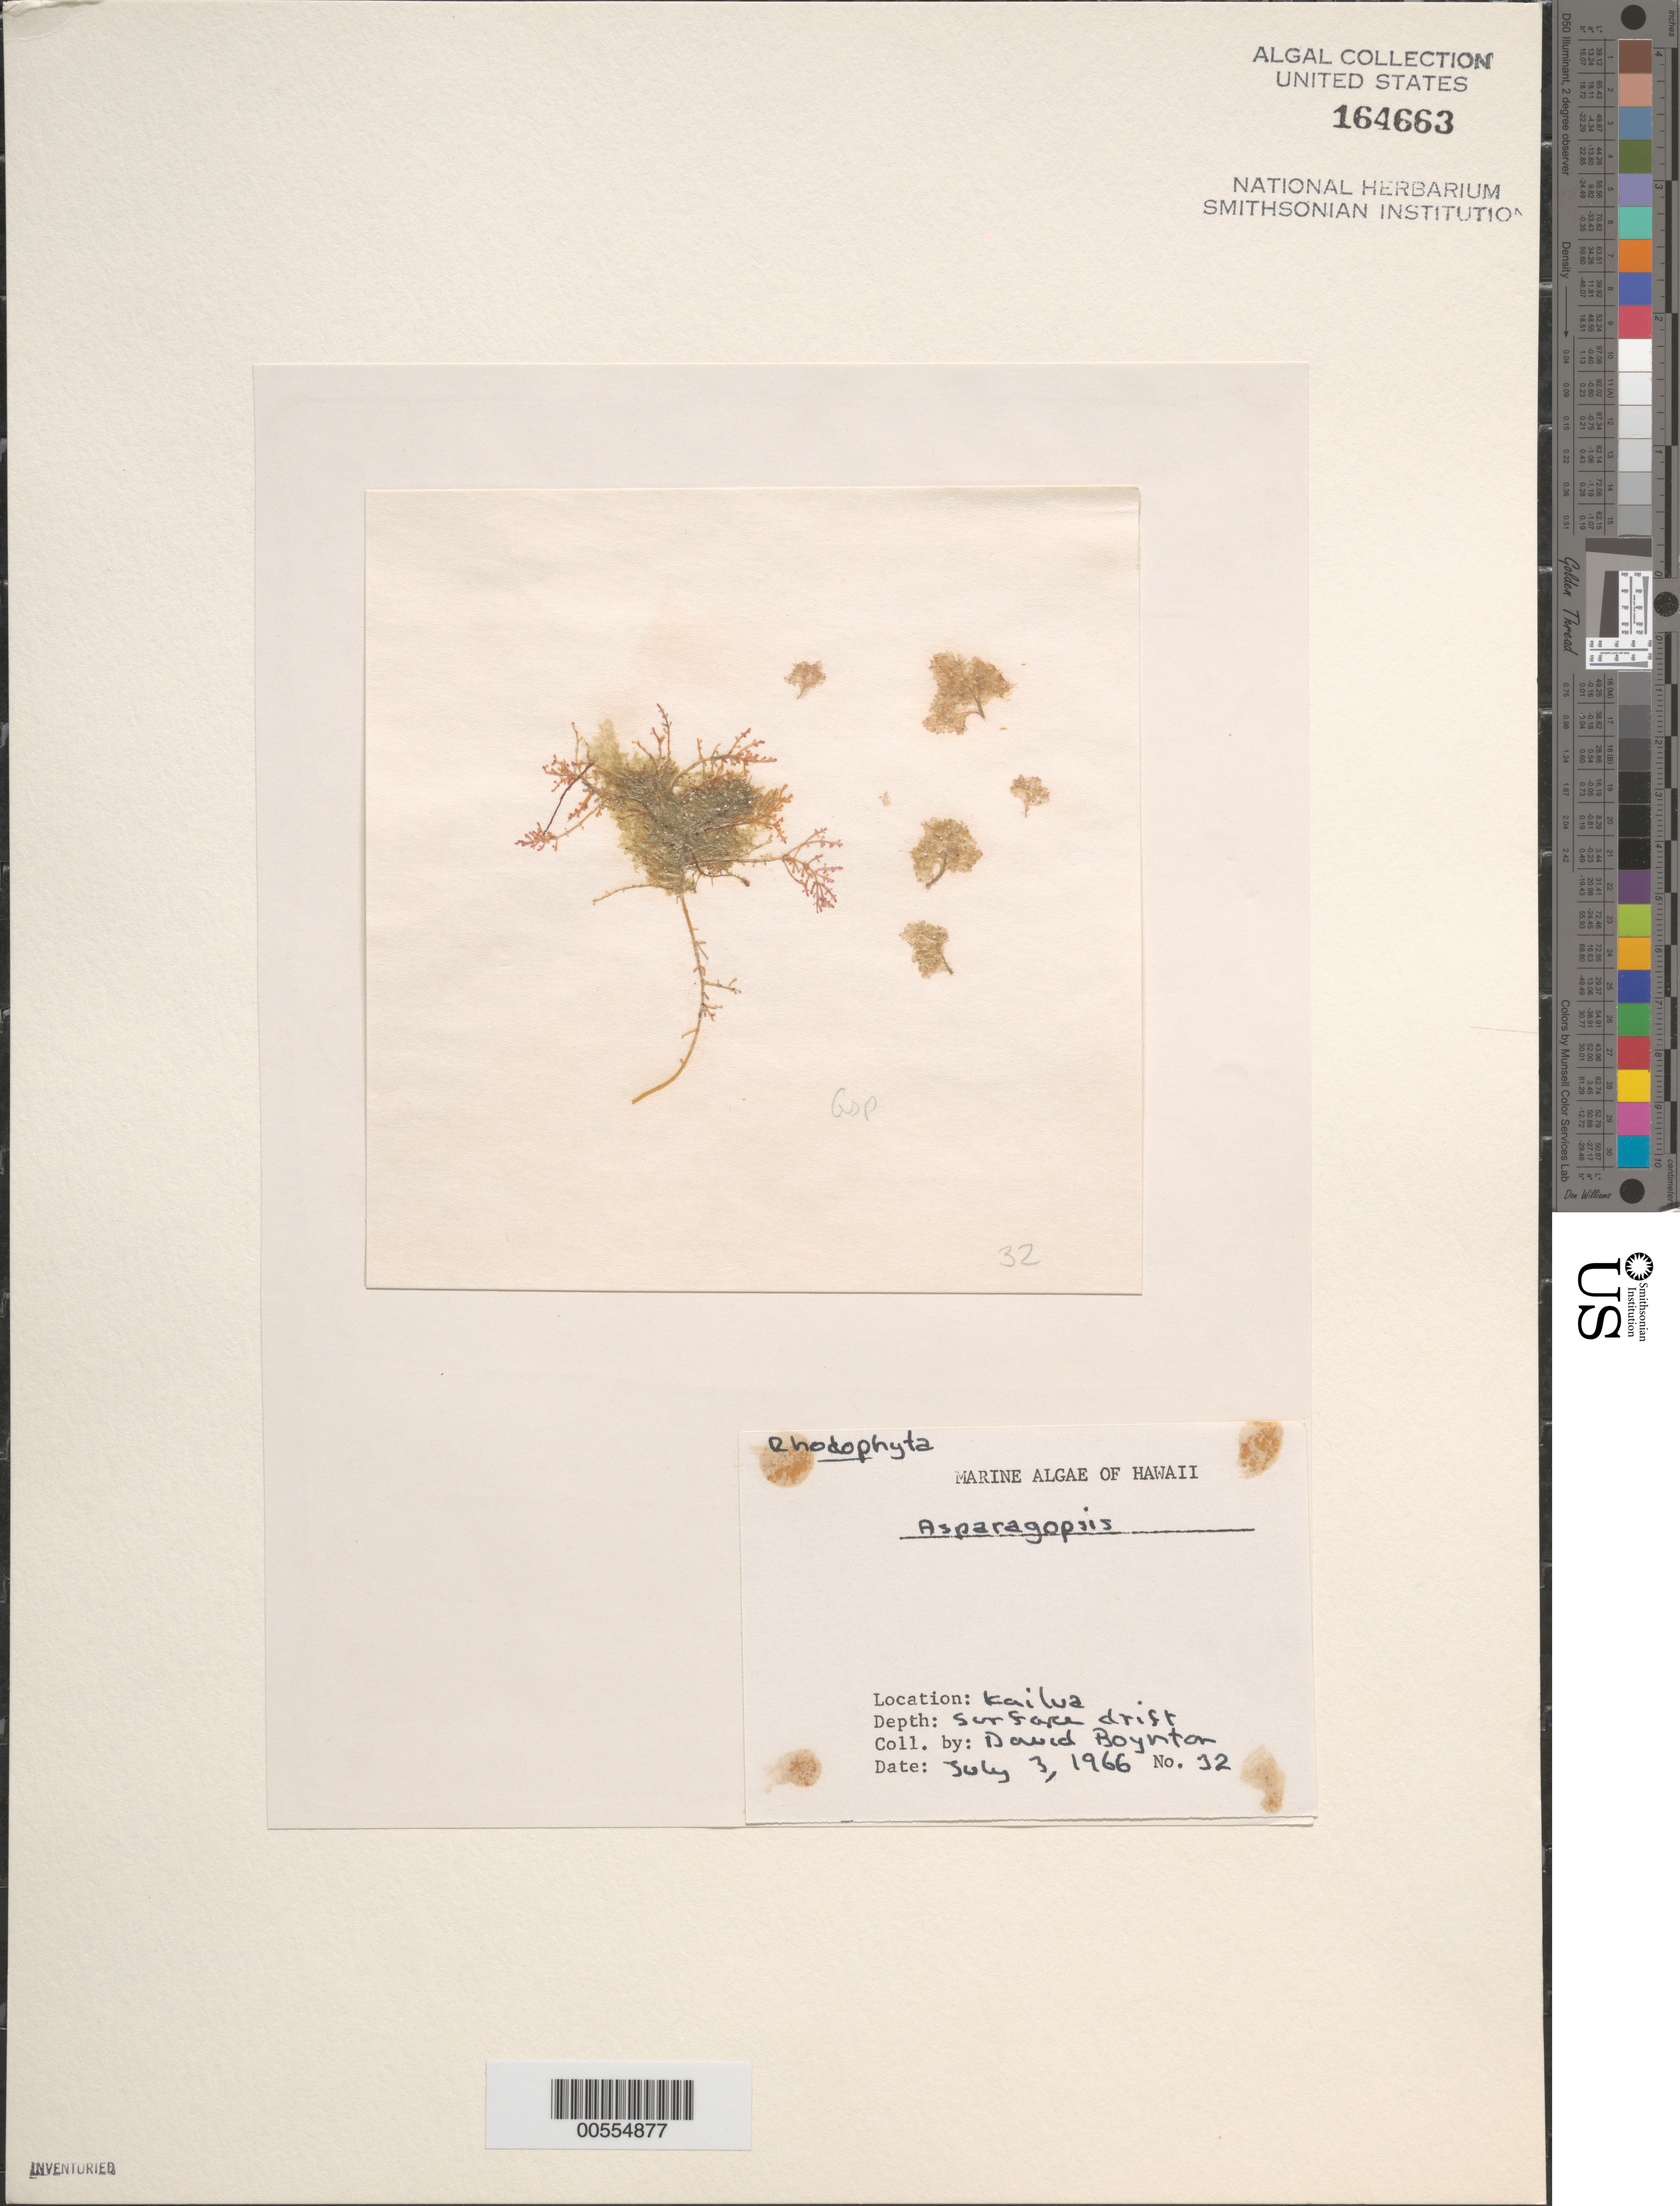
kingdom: Plantae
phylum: Rhodophyta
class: Florideophyceae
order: Bonnemaisoniales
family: Bonnemaisoniaceae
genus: Asparagopsis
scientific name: Asparagopsis sp.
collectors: D. Boynton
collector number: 32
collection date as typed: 03 Jul 1966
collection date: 1966-07-03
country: United States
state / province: Hawaii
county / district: Honolulu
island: Oahu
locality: Kailua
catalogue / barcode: US 164663